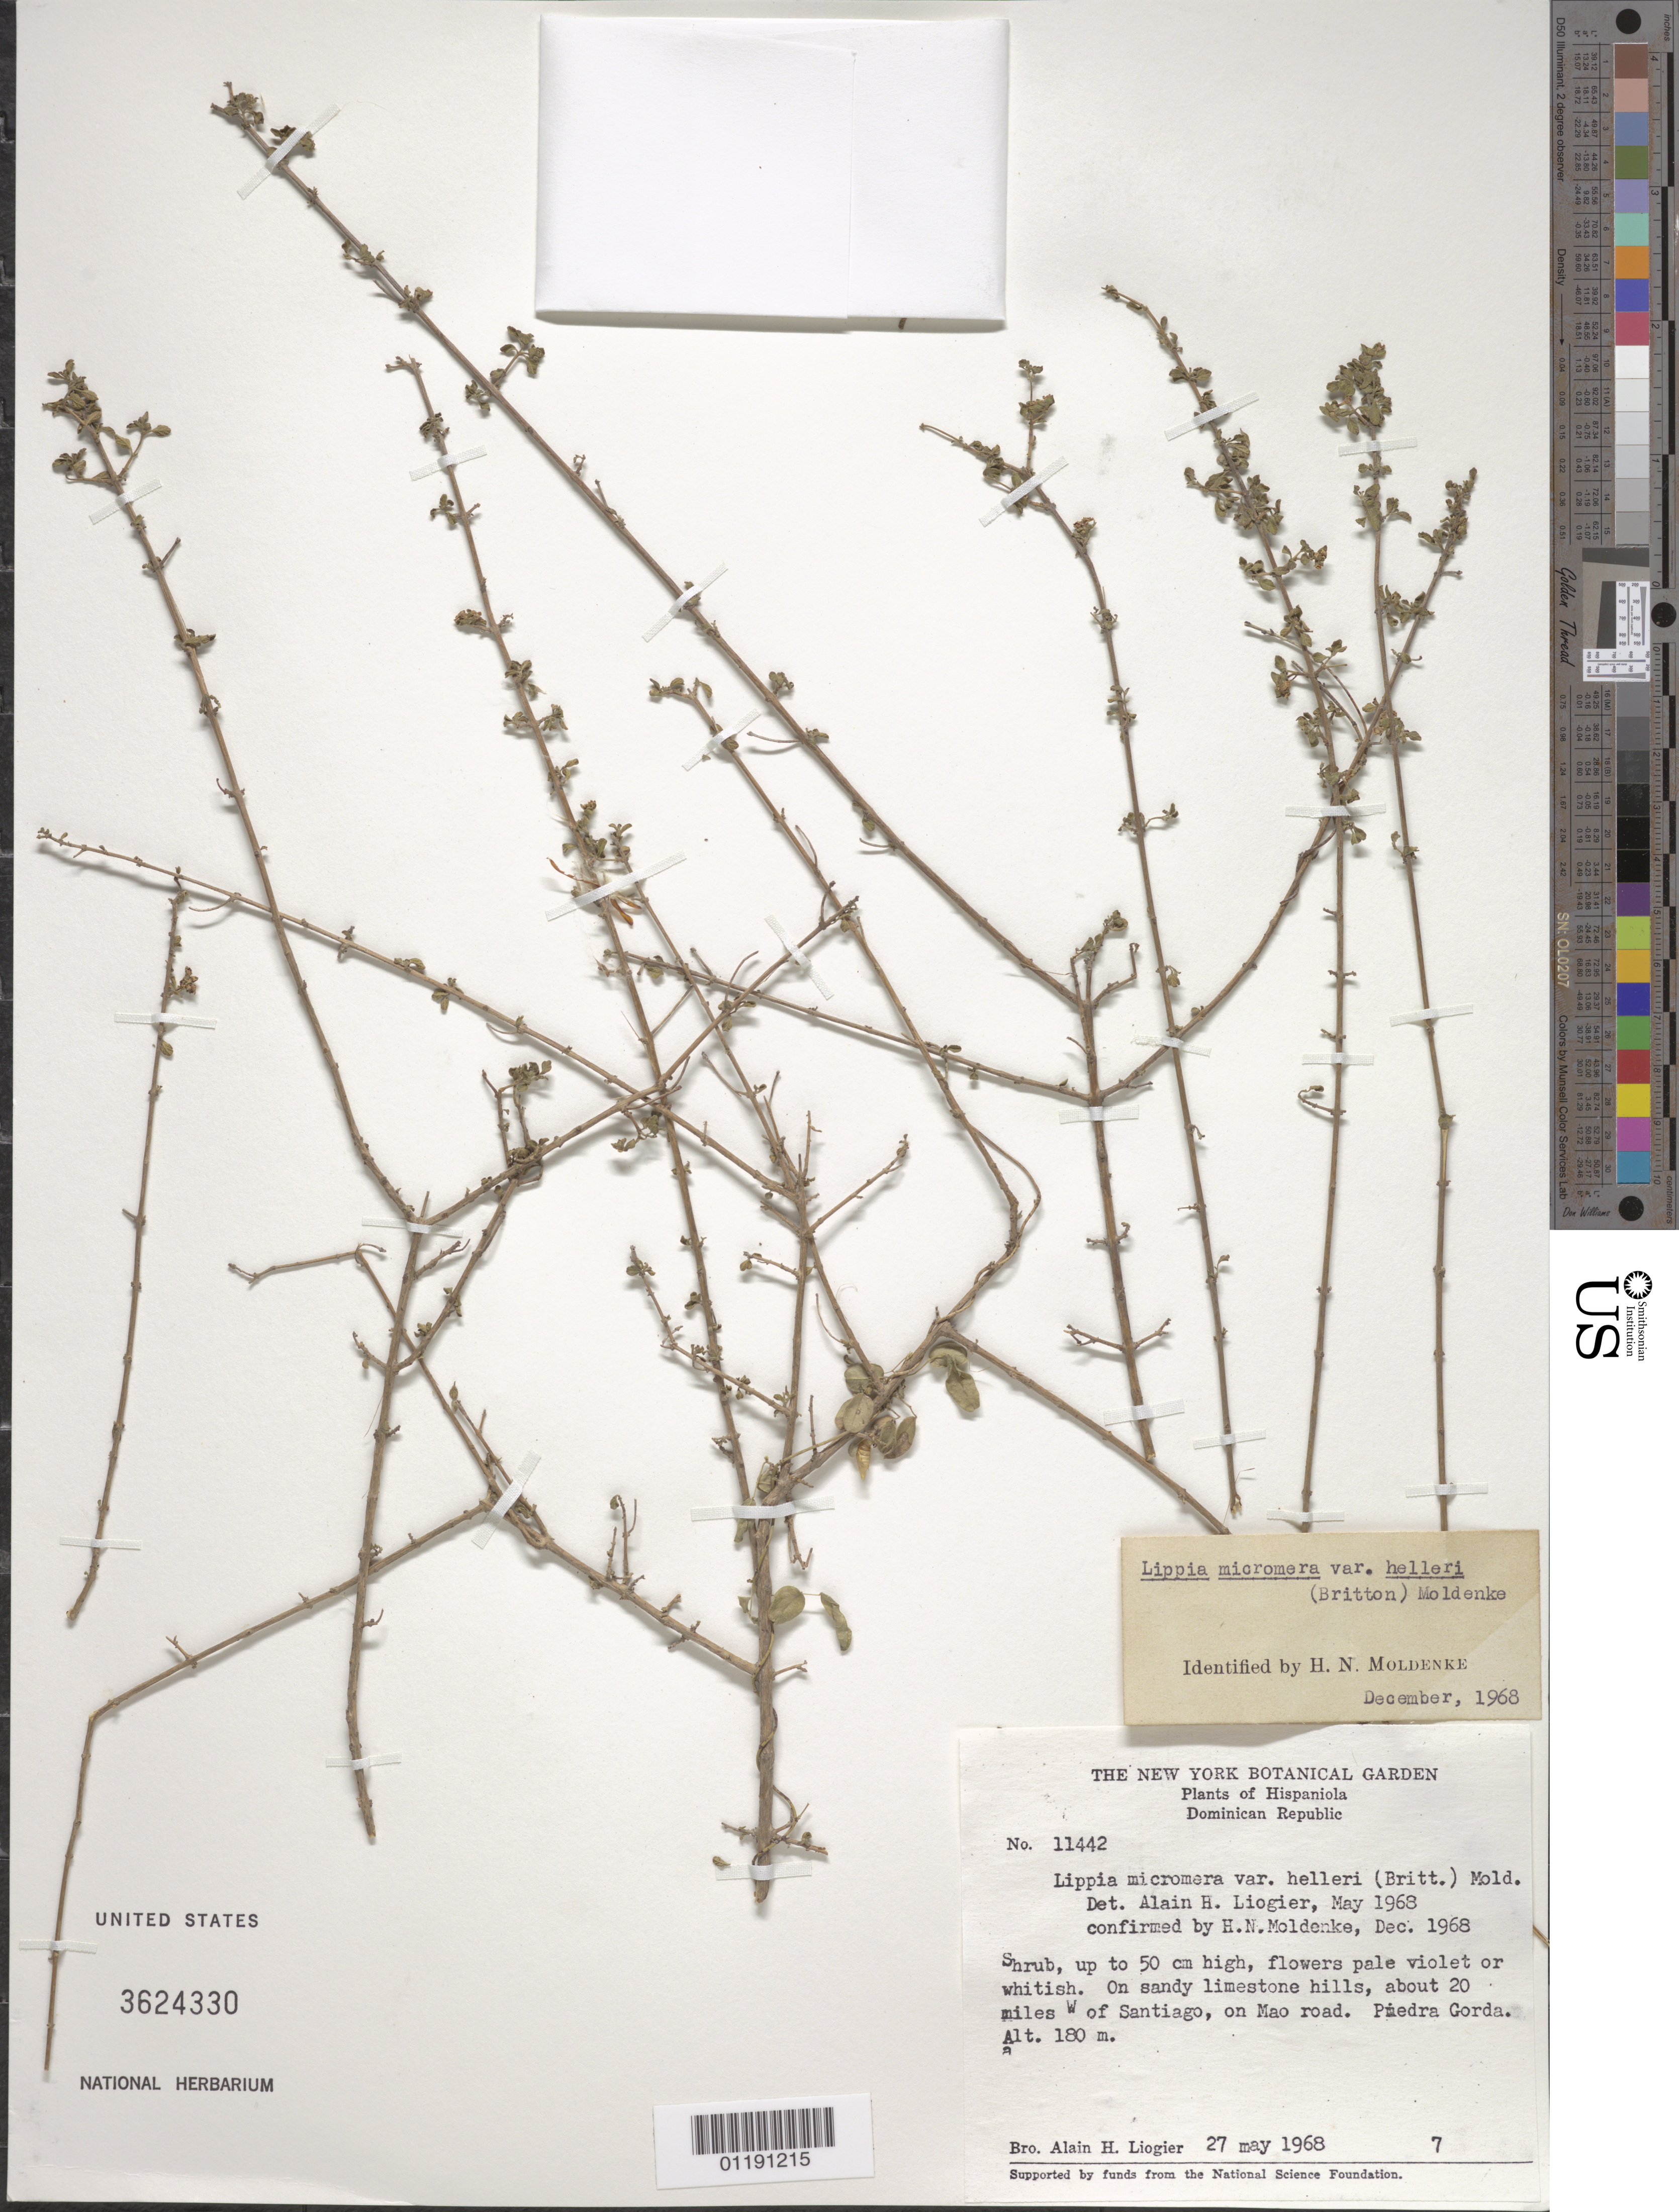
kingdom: Plantae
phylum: Tracheophyta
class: Magnoliopsida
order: Lamiales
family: Verbenaceae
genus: Lippia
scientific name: Lippia micromera var. tonsilis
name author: Moldenke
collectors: A. H. Liogier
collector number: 11442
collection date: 1968-05-27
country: Dominican Republic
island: Hispaniola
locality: On sandy limestone hills, about 20 miles W of Santiago, on Mao road. Piedra Gorda.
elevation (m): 180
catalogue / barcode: US 3624330